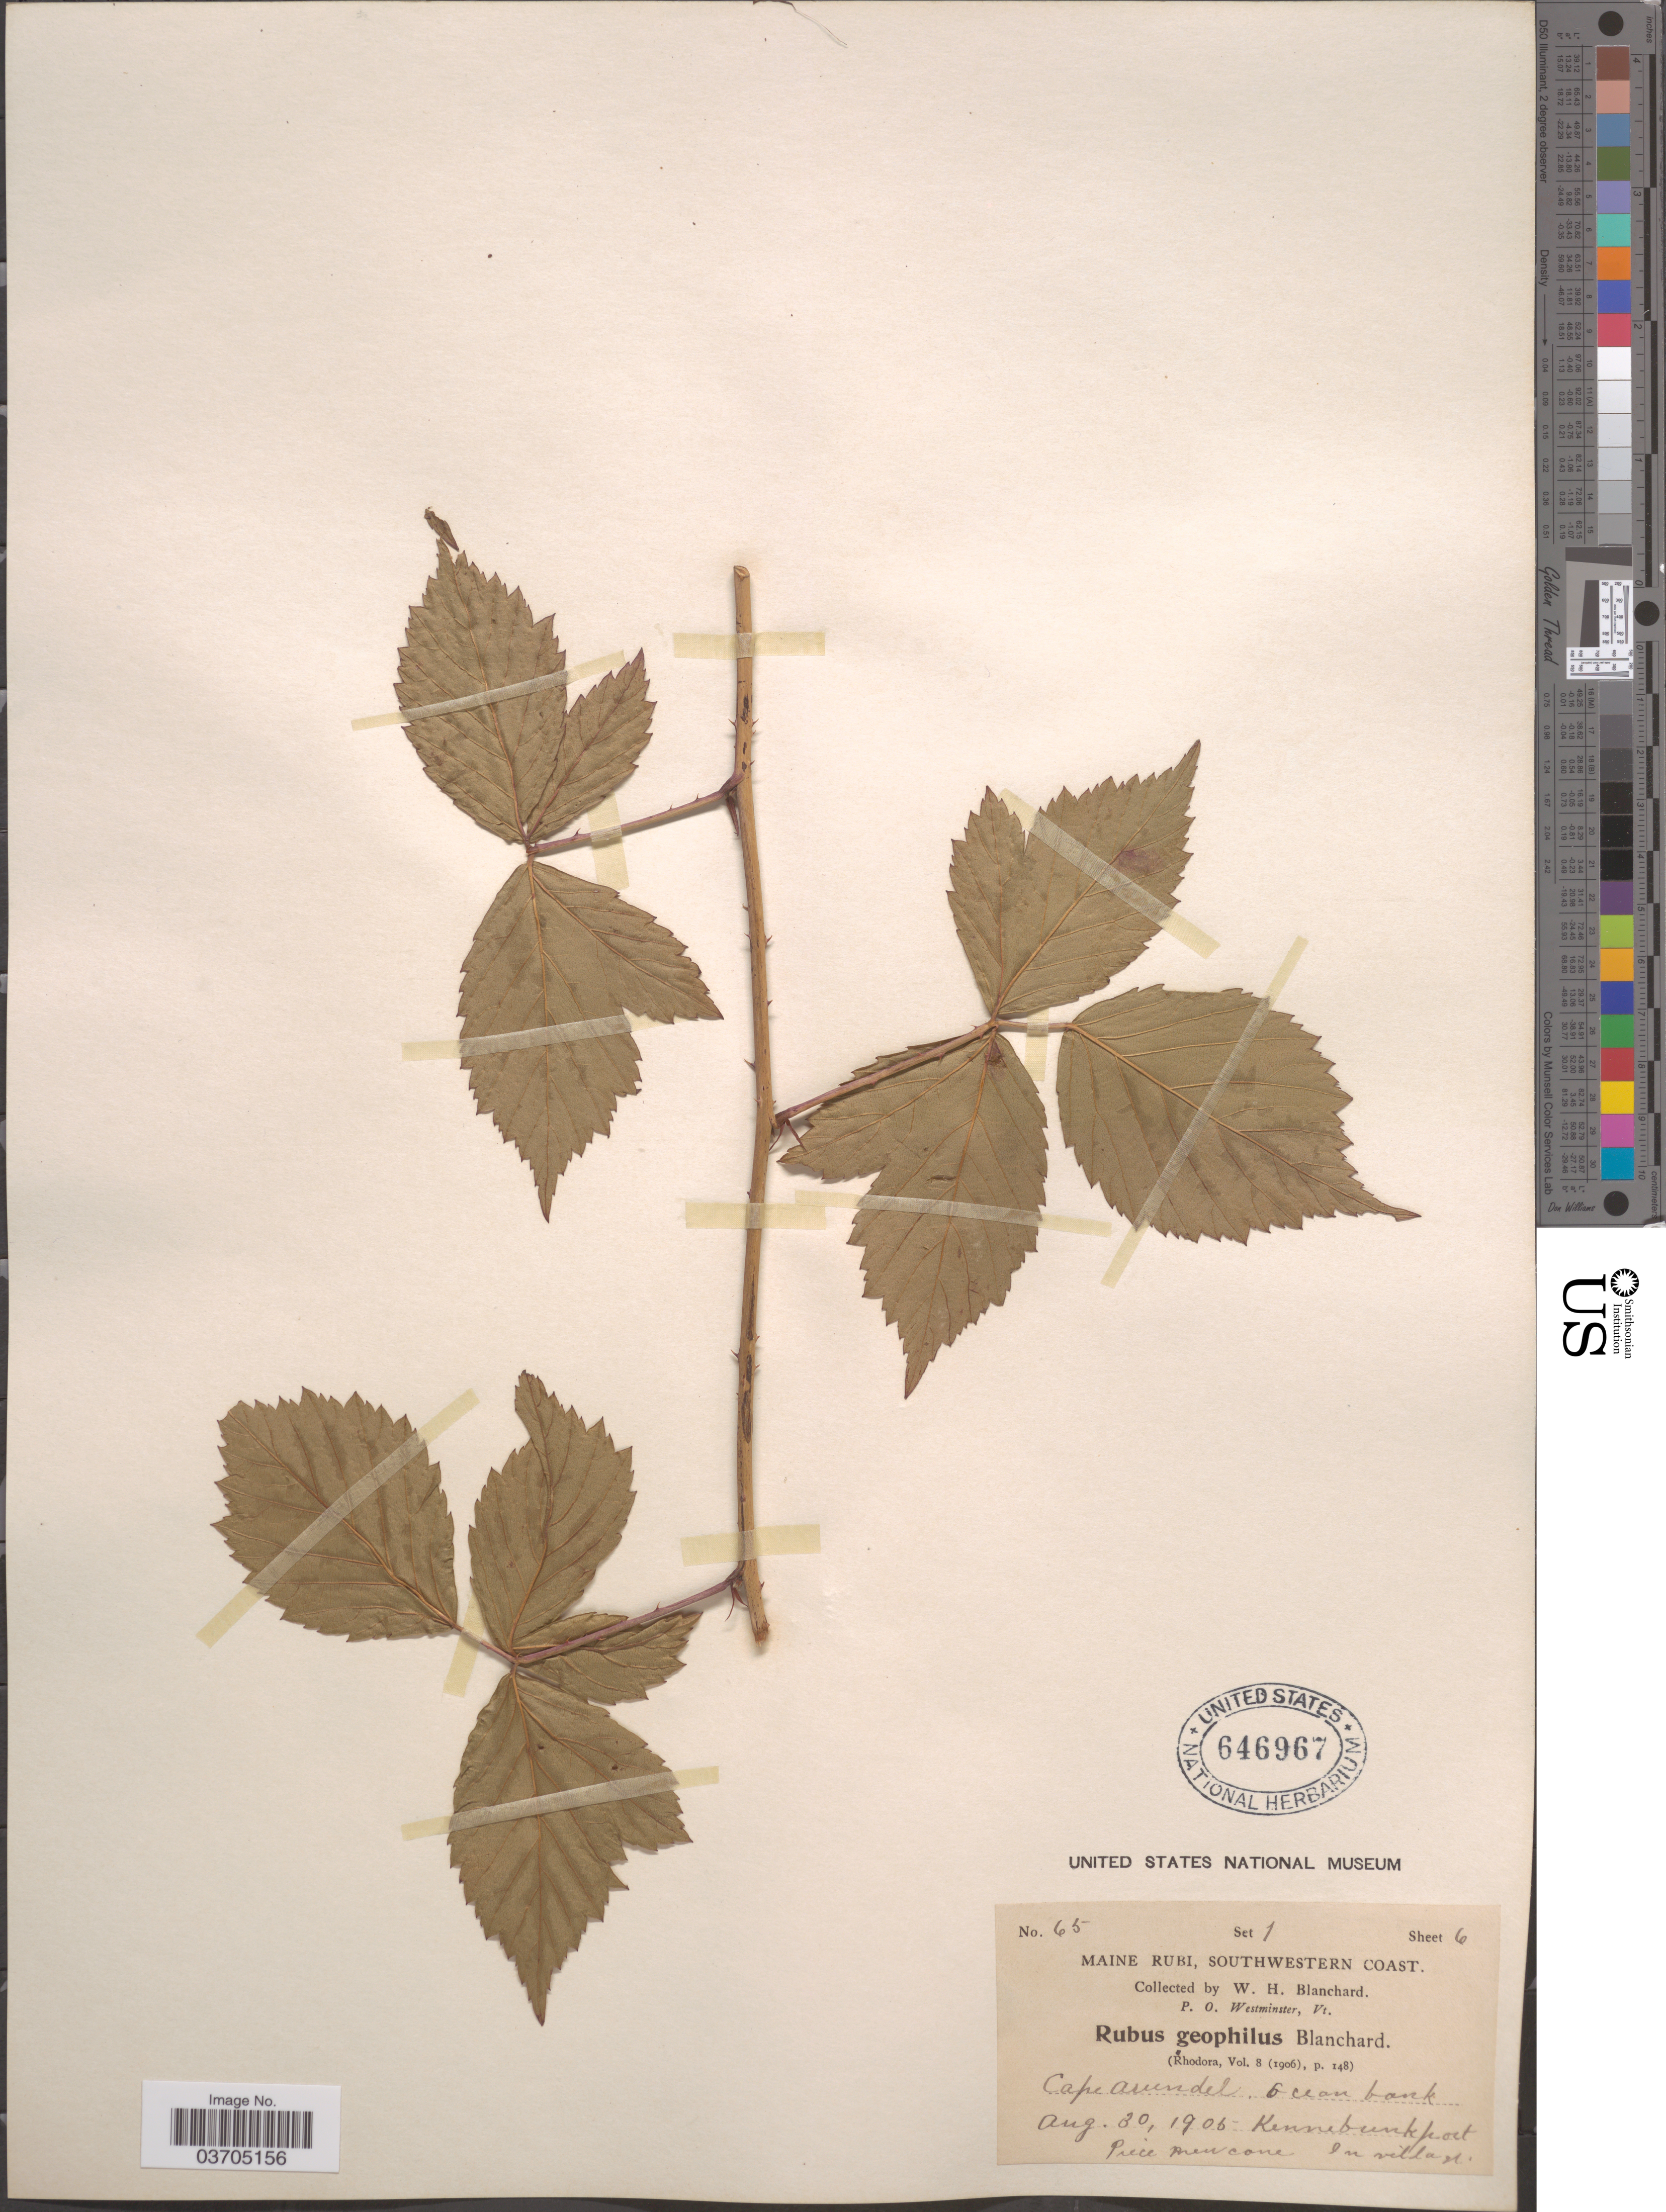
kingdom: Plantae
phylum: Tracheophyta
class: Magnoliopsida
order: Rosales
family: Rosaceae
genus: Rubus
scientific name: Rubus geophilus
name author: Blanch.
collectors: W. H. Blanchard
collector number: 65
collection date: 1905-08-30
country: United States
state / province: Maine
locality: Southwestern Coast. Cape Arundel. Kennebunkport.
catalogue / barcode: US 646967